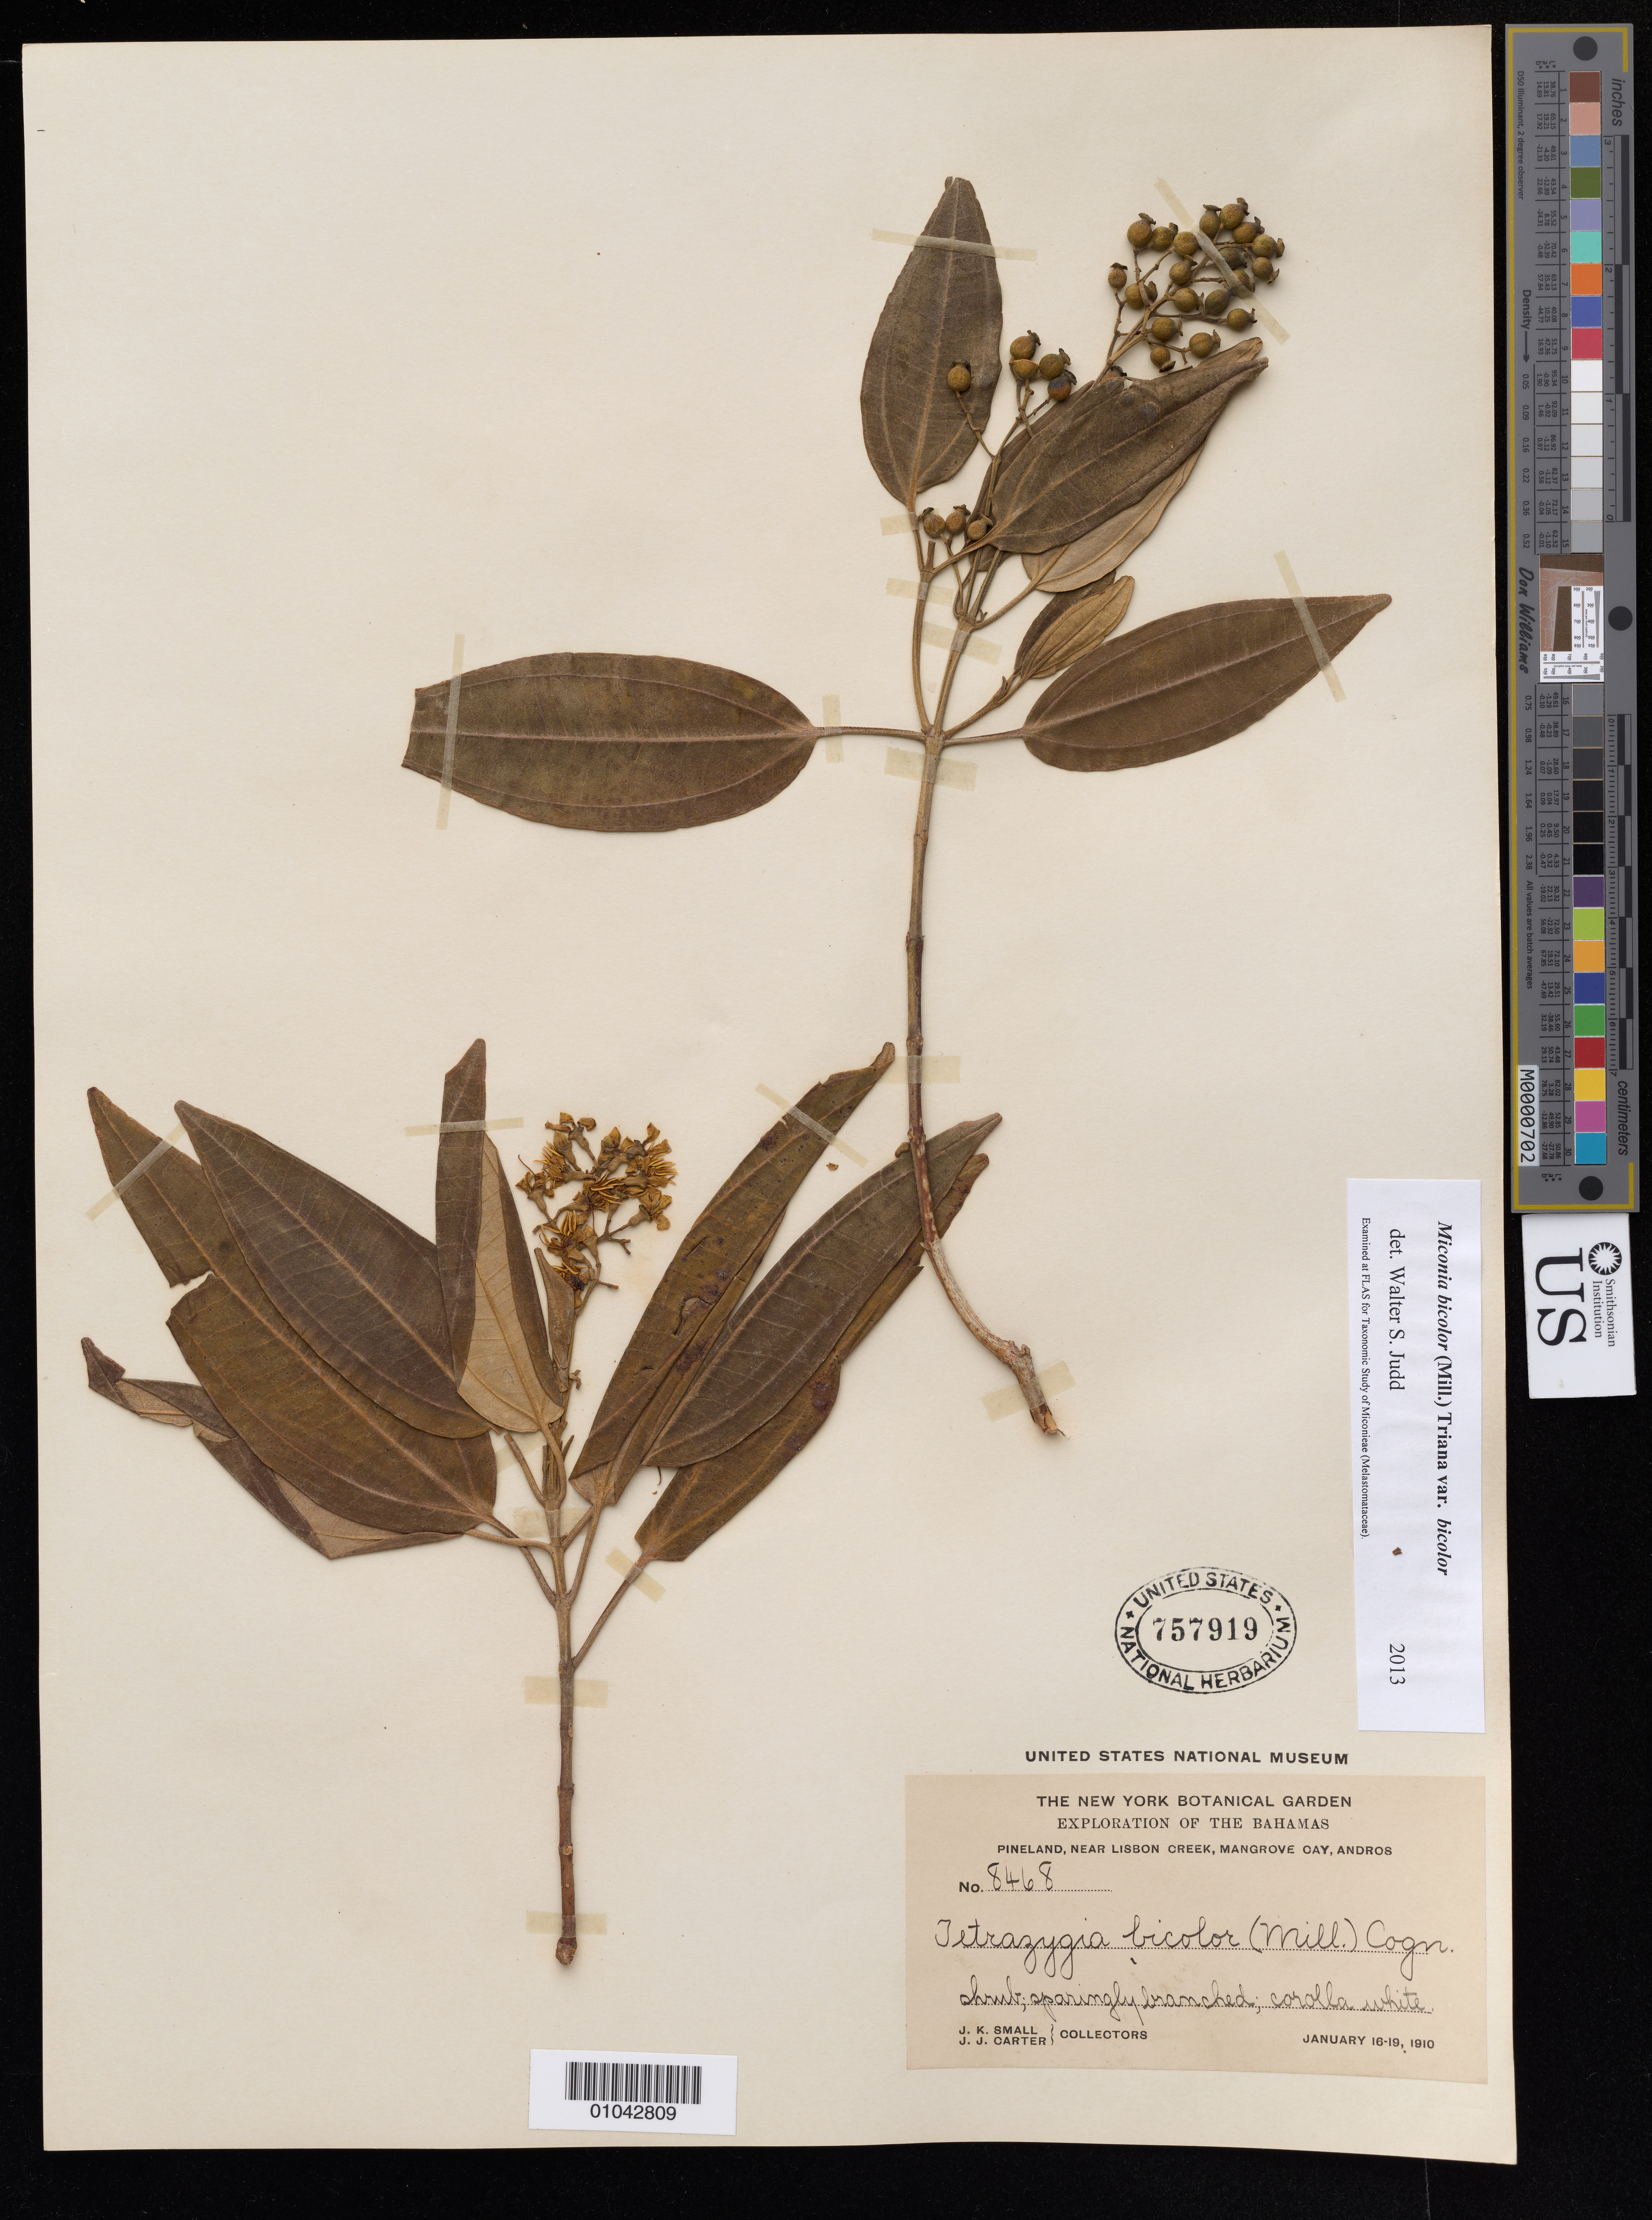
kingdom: Plantae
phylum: Tracheophyta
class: Magnoliopsida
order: Myrtales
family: Melastomataceae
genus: Miconia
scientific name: Miconia bicolor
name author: (Mill.) Triana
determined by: Judd, Walter S.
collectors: J. K. Small & J. J. Carter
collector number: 8468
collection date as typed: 16 Jan 1910 to 19 Jan 1910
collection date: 1910-01-16/1910-01-19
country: Bahamas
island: Andros I.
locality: Near Lisson Creek, Mangrove Cay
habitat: Pineland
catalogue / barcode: US 757919